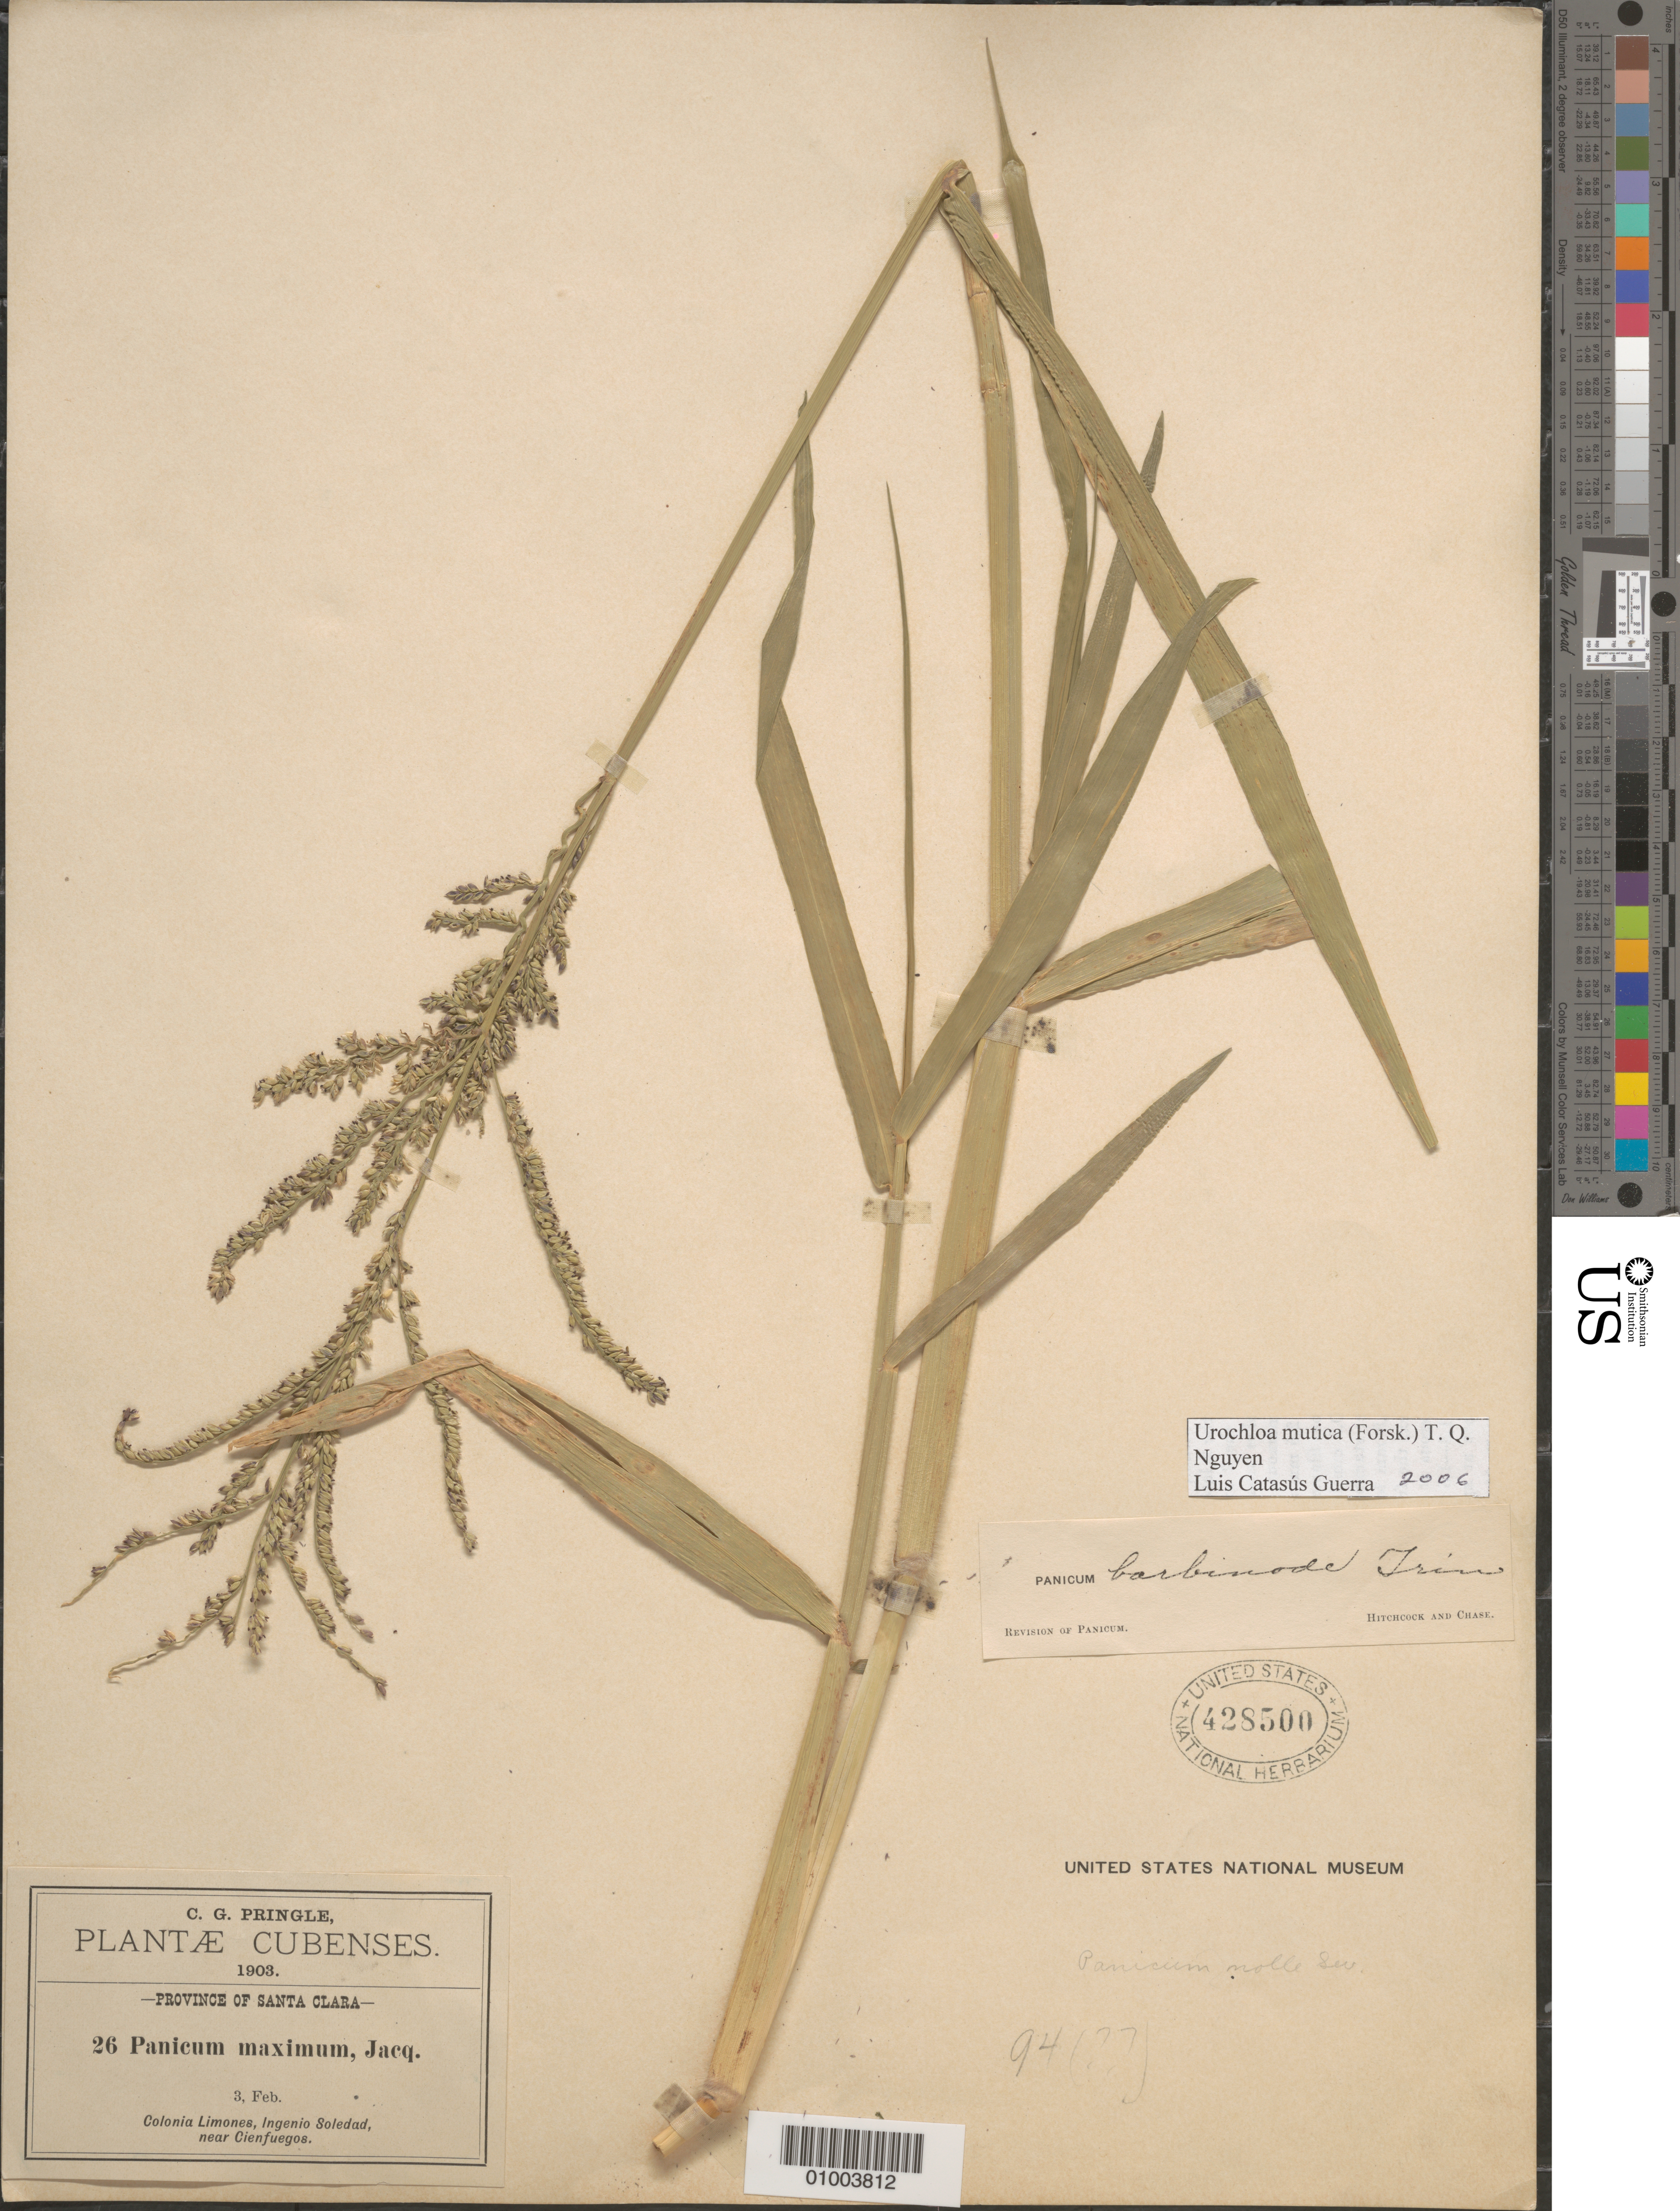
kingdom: Plantae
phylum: Tracheophyta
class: Liliopsida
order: Poales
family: Poaceae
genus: Urochloa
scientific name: Urochloa mutica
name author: (Forssk.) T.Q. Nguyen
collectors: C. G. Pringle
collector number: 26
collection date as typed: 03 Feb 1903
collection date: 1903-02-03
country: Cuba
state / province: Cienfuegos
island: Cuba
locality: Province of Santa Clara Colonia Limones, Ingenio Soledad, near Cienfuegos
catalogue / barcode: US 428500